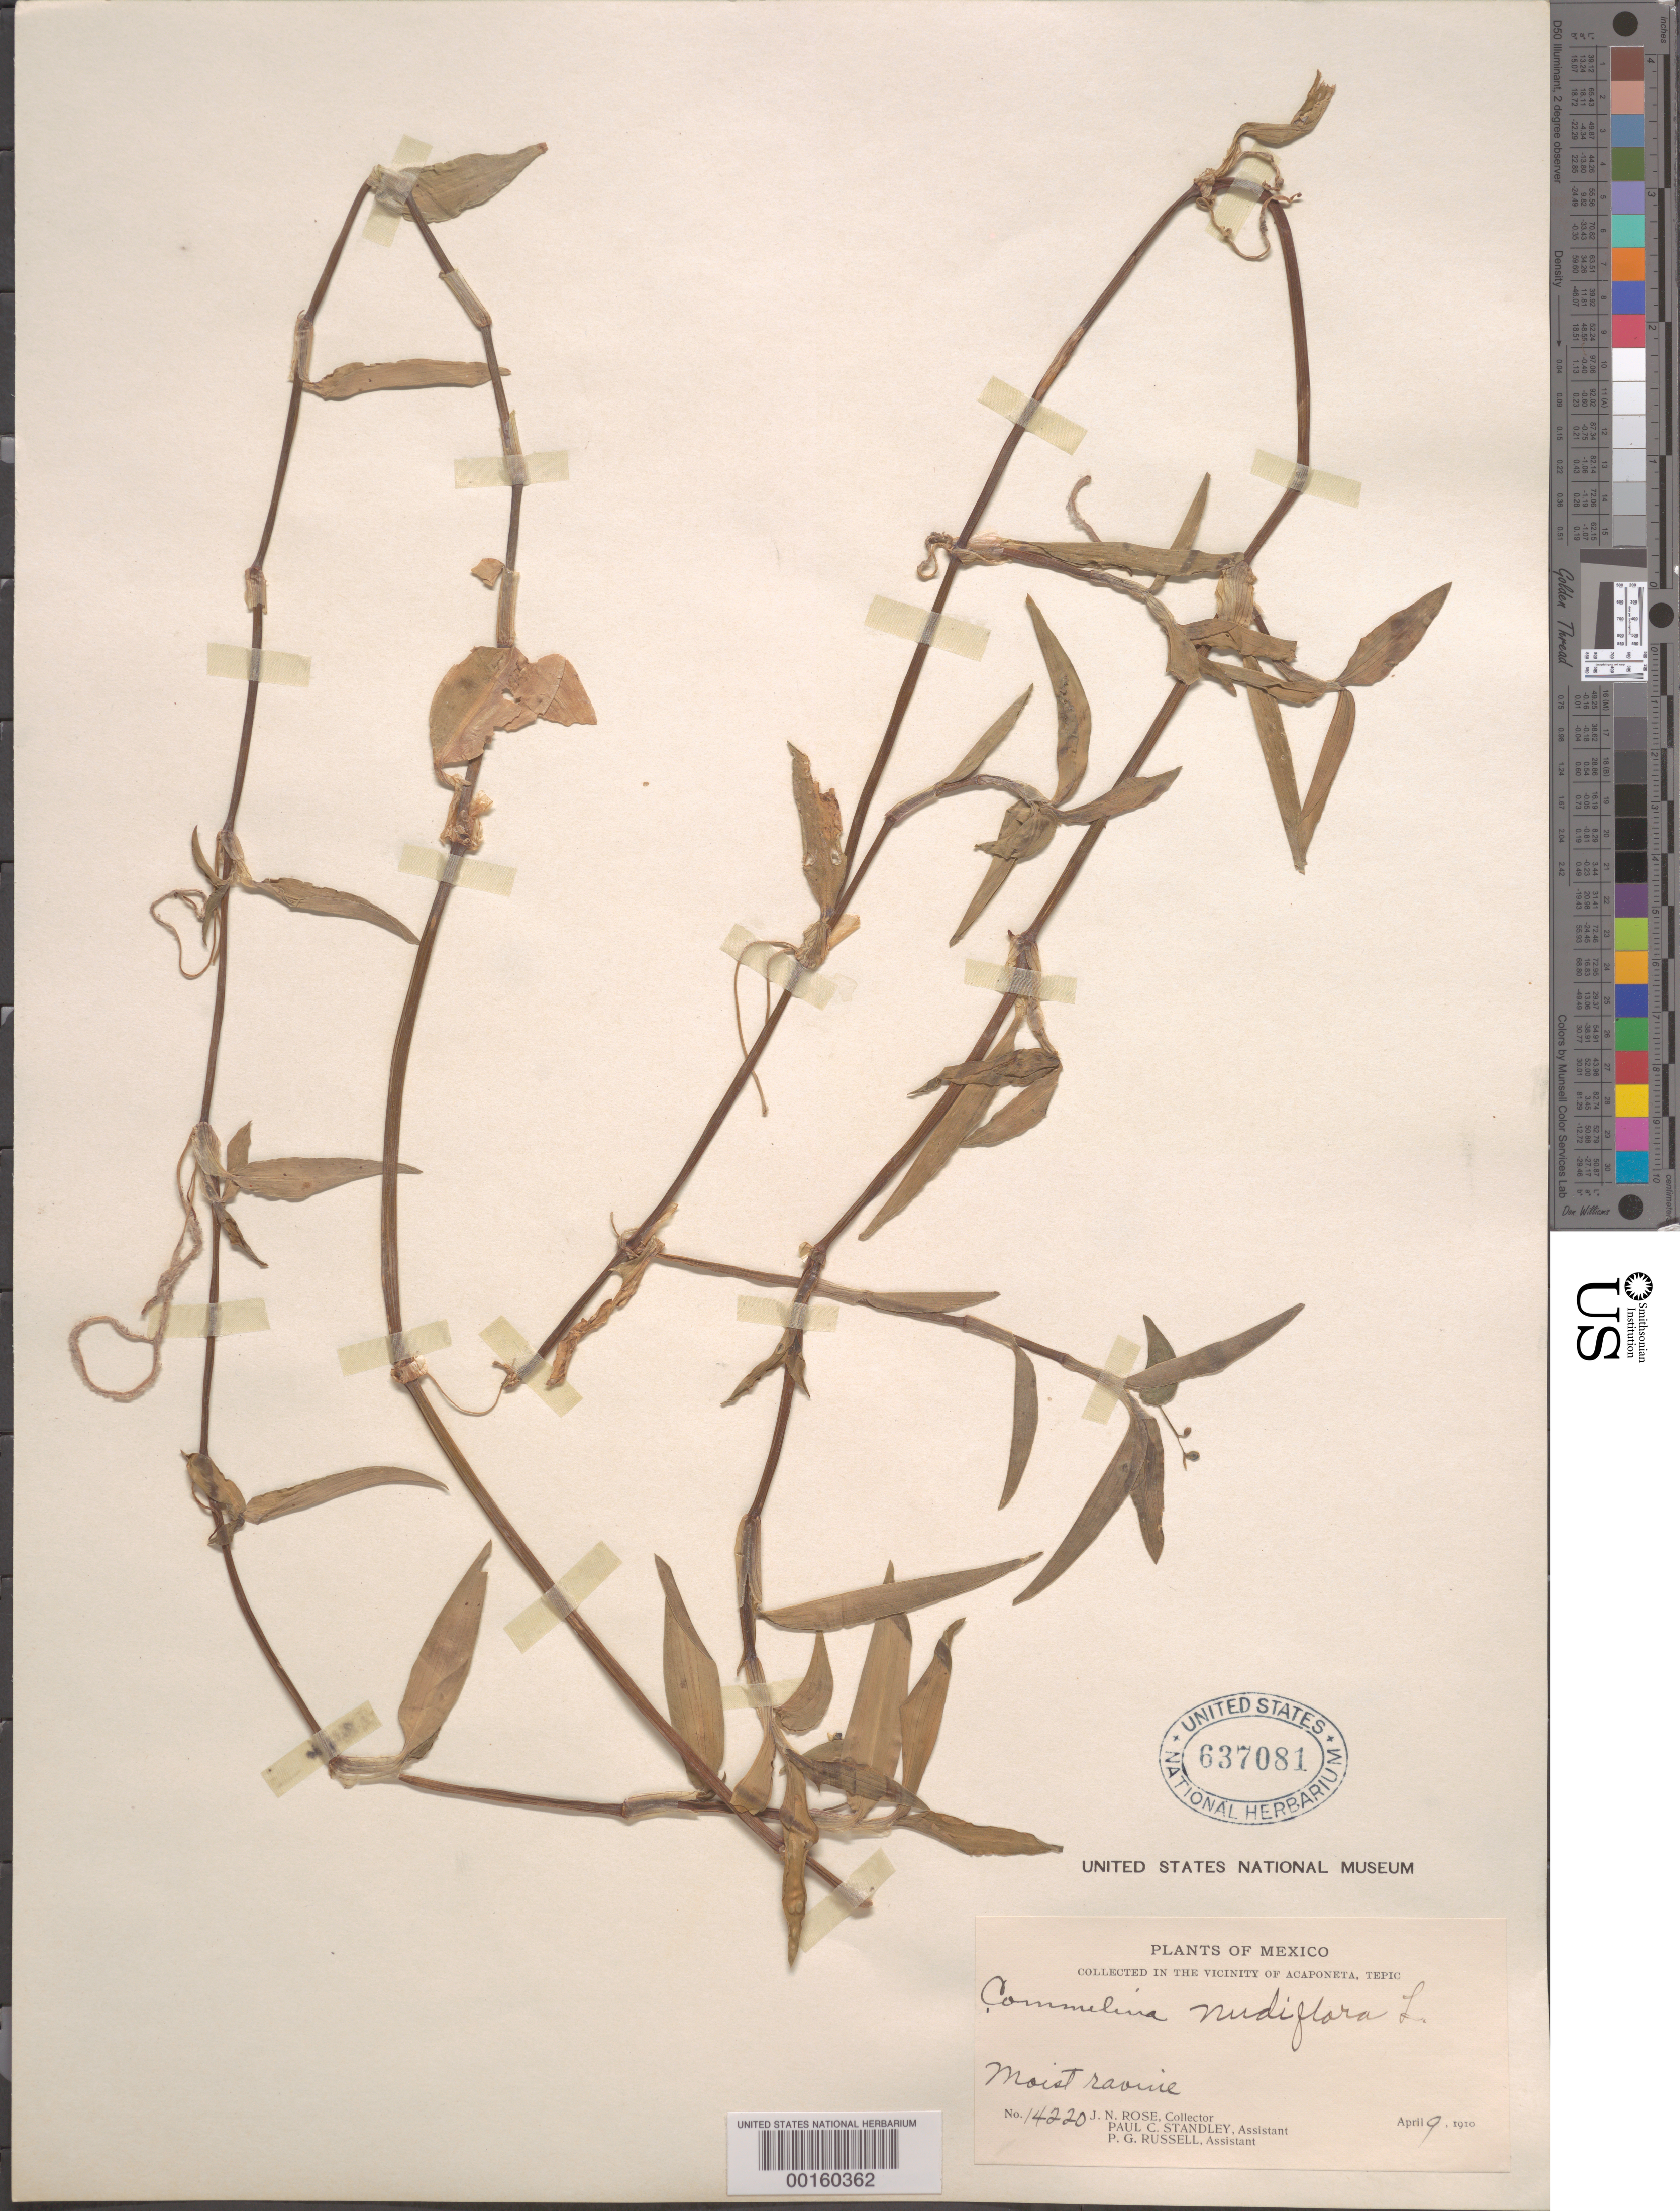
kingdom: Plantae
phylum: Tracheophyta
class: Liliopsida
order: Commelinales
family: Commelinaceae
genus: Commelina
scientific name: Commelina diffusa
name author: Burm. f.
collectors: J. N. Rose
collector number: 14220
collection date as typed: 09 Apr 1910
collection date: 1910-04-09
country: Mexico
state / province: Nayarit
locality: Acaponeta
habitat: Moist soil; ravine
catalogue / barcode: US 637081